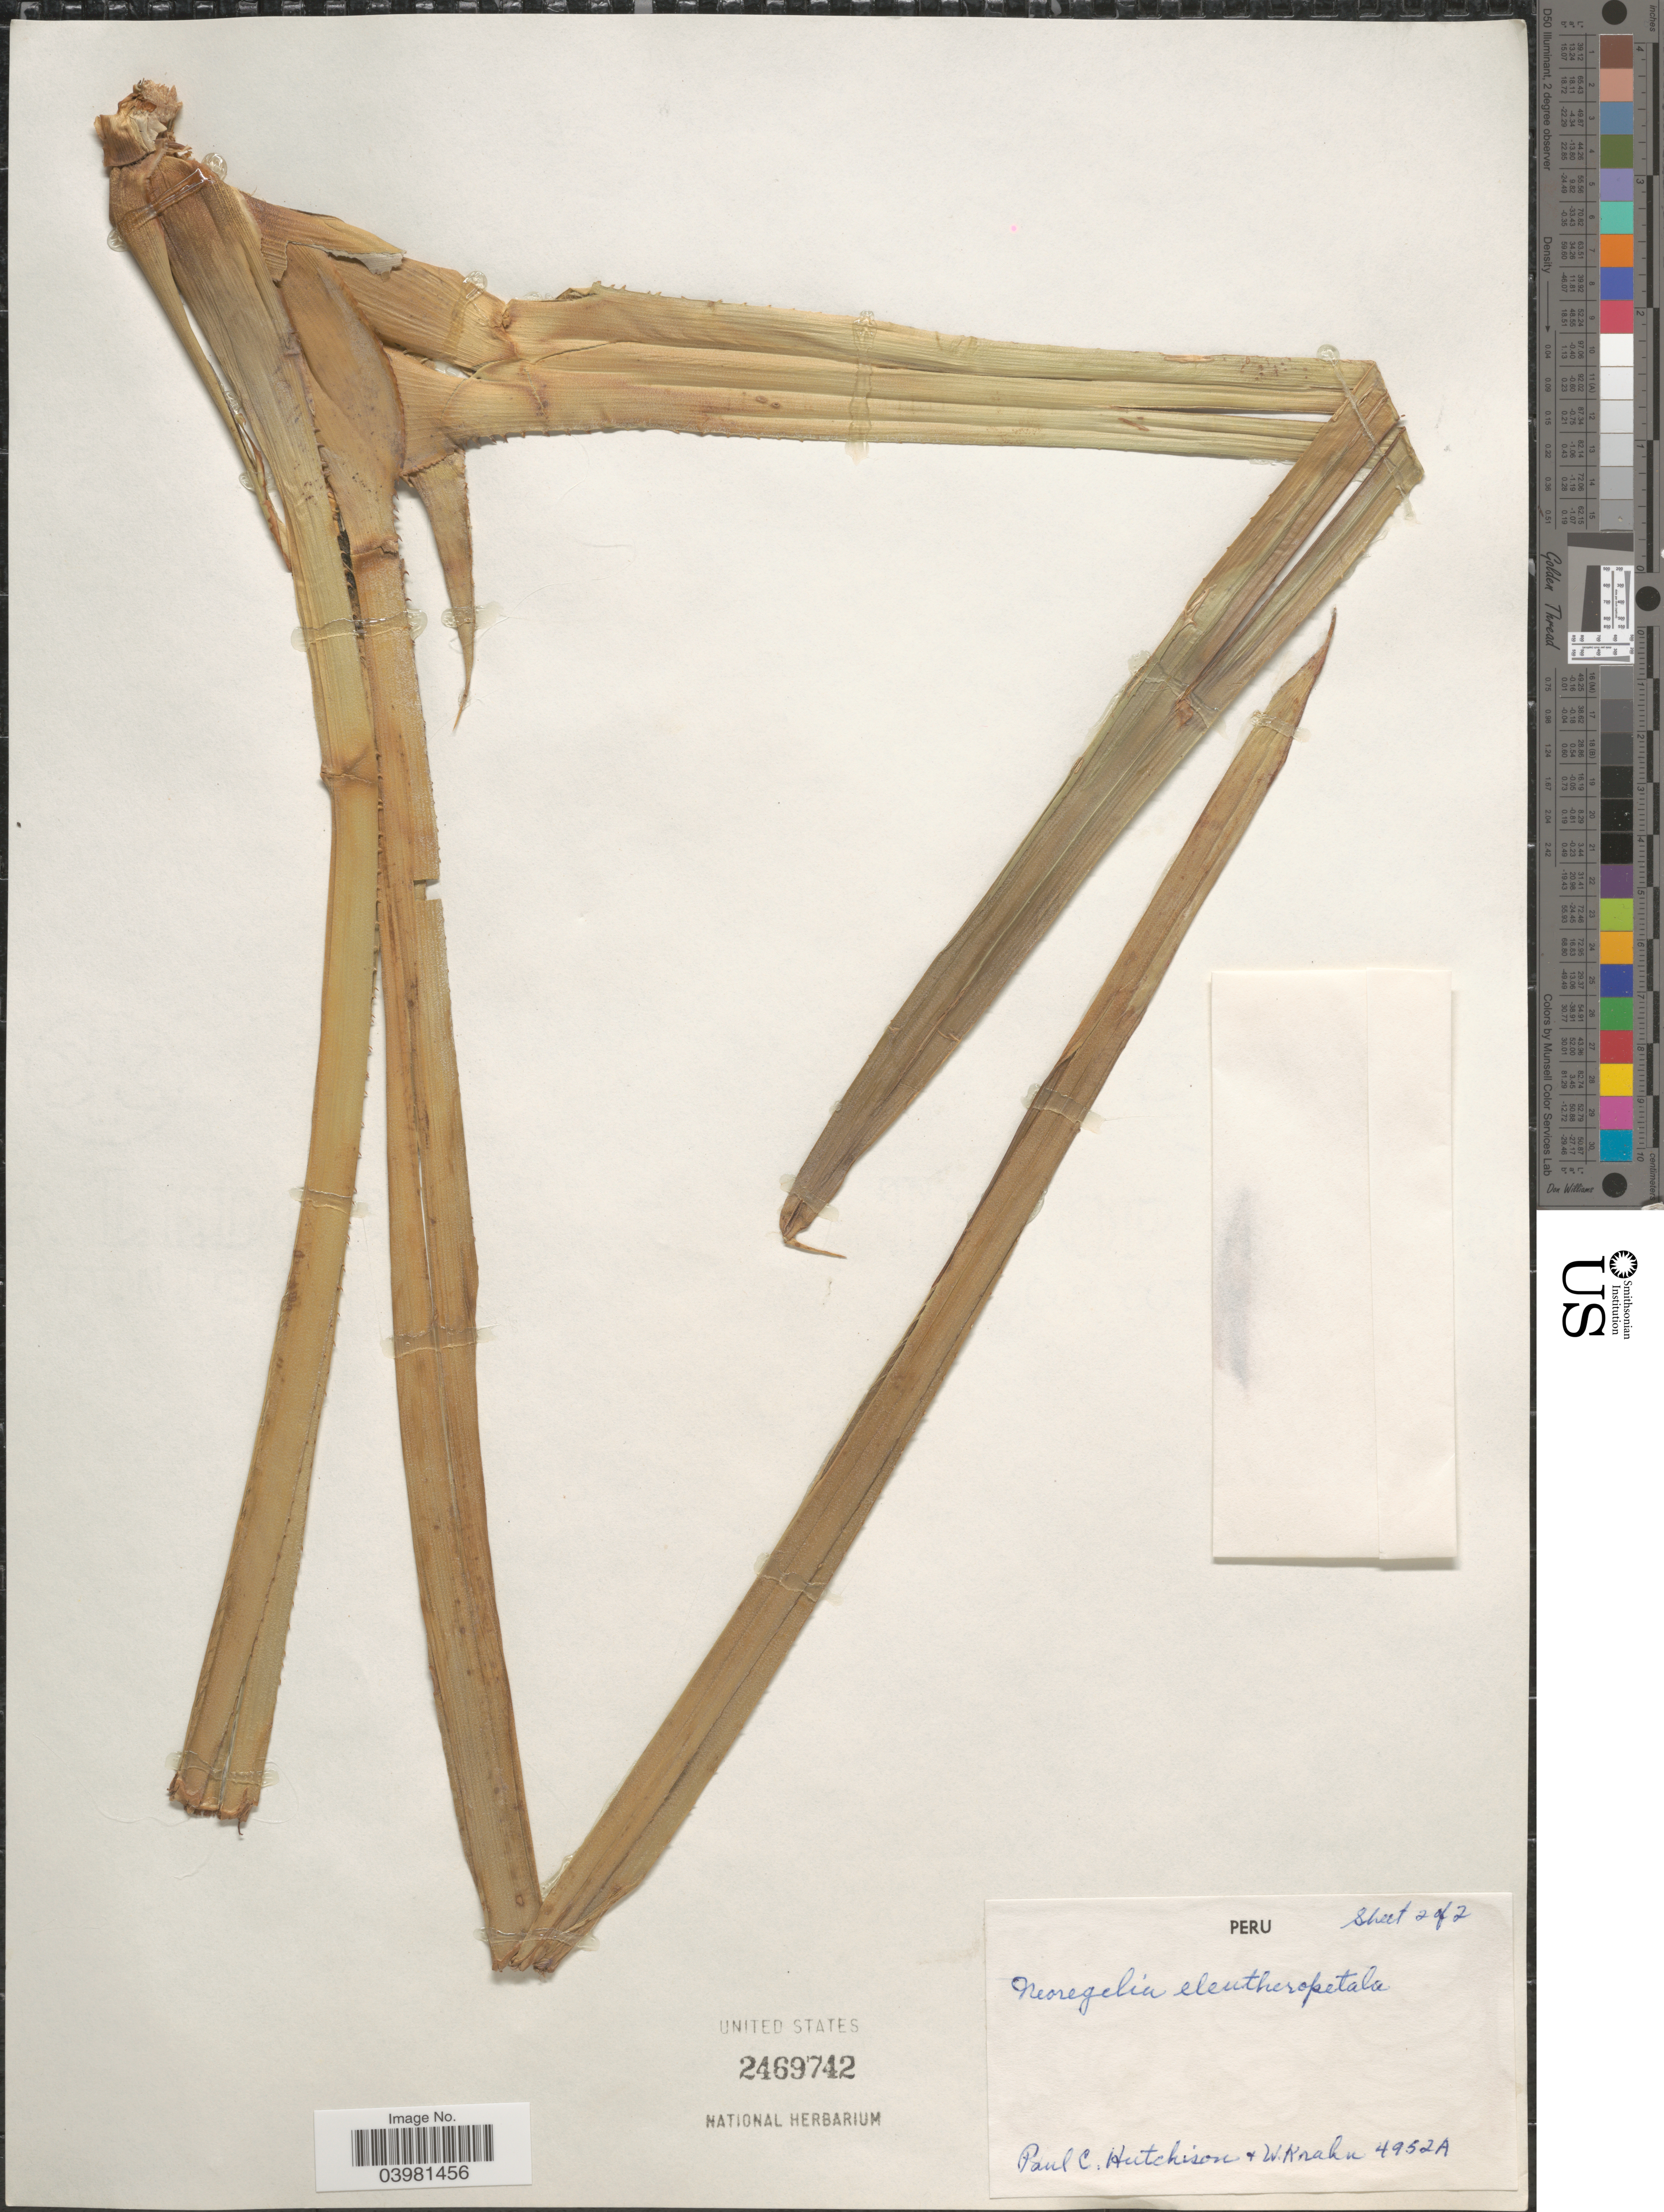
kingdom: Plantae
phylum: Tracheophyta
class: Liliopsida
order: Poales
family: Bromeliaceae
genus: Neoregelia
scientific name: Neoregelia eleutheropetala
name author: (Ule) L.B. Sm.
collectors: P. C. Hutchison & W. Krahn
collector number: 4952A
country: Peru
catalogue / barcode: US 2469742